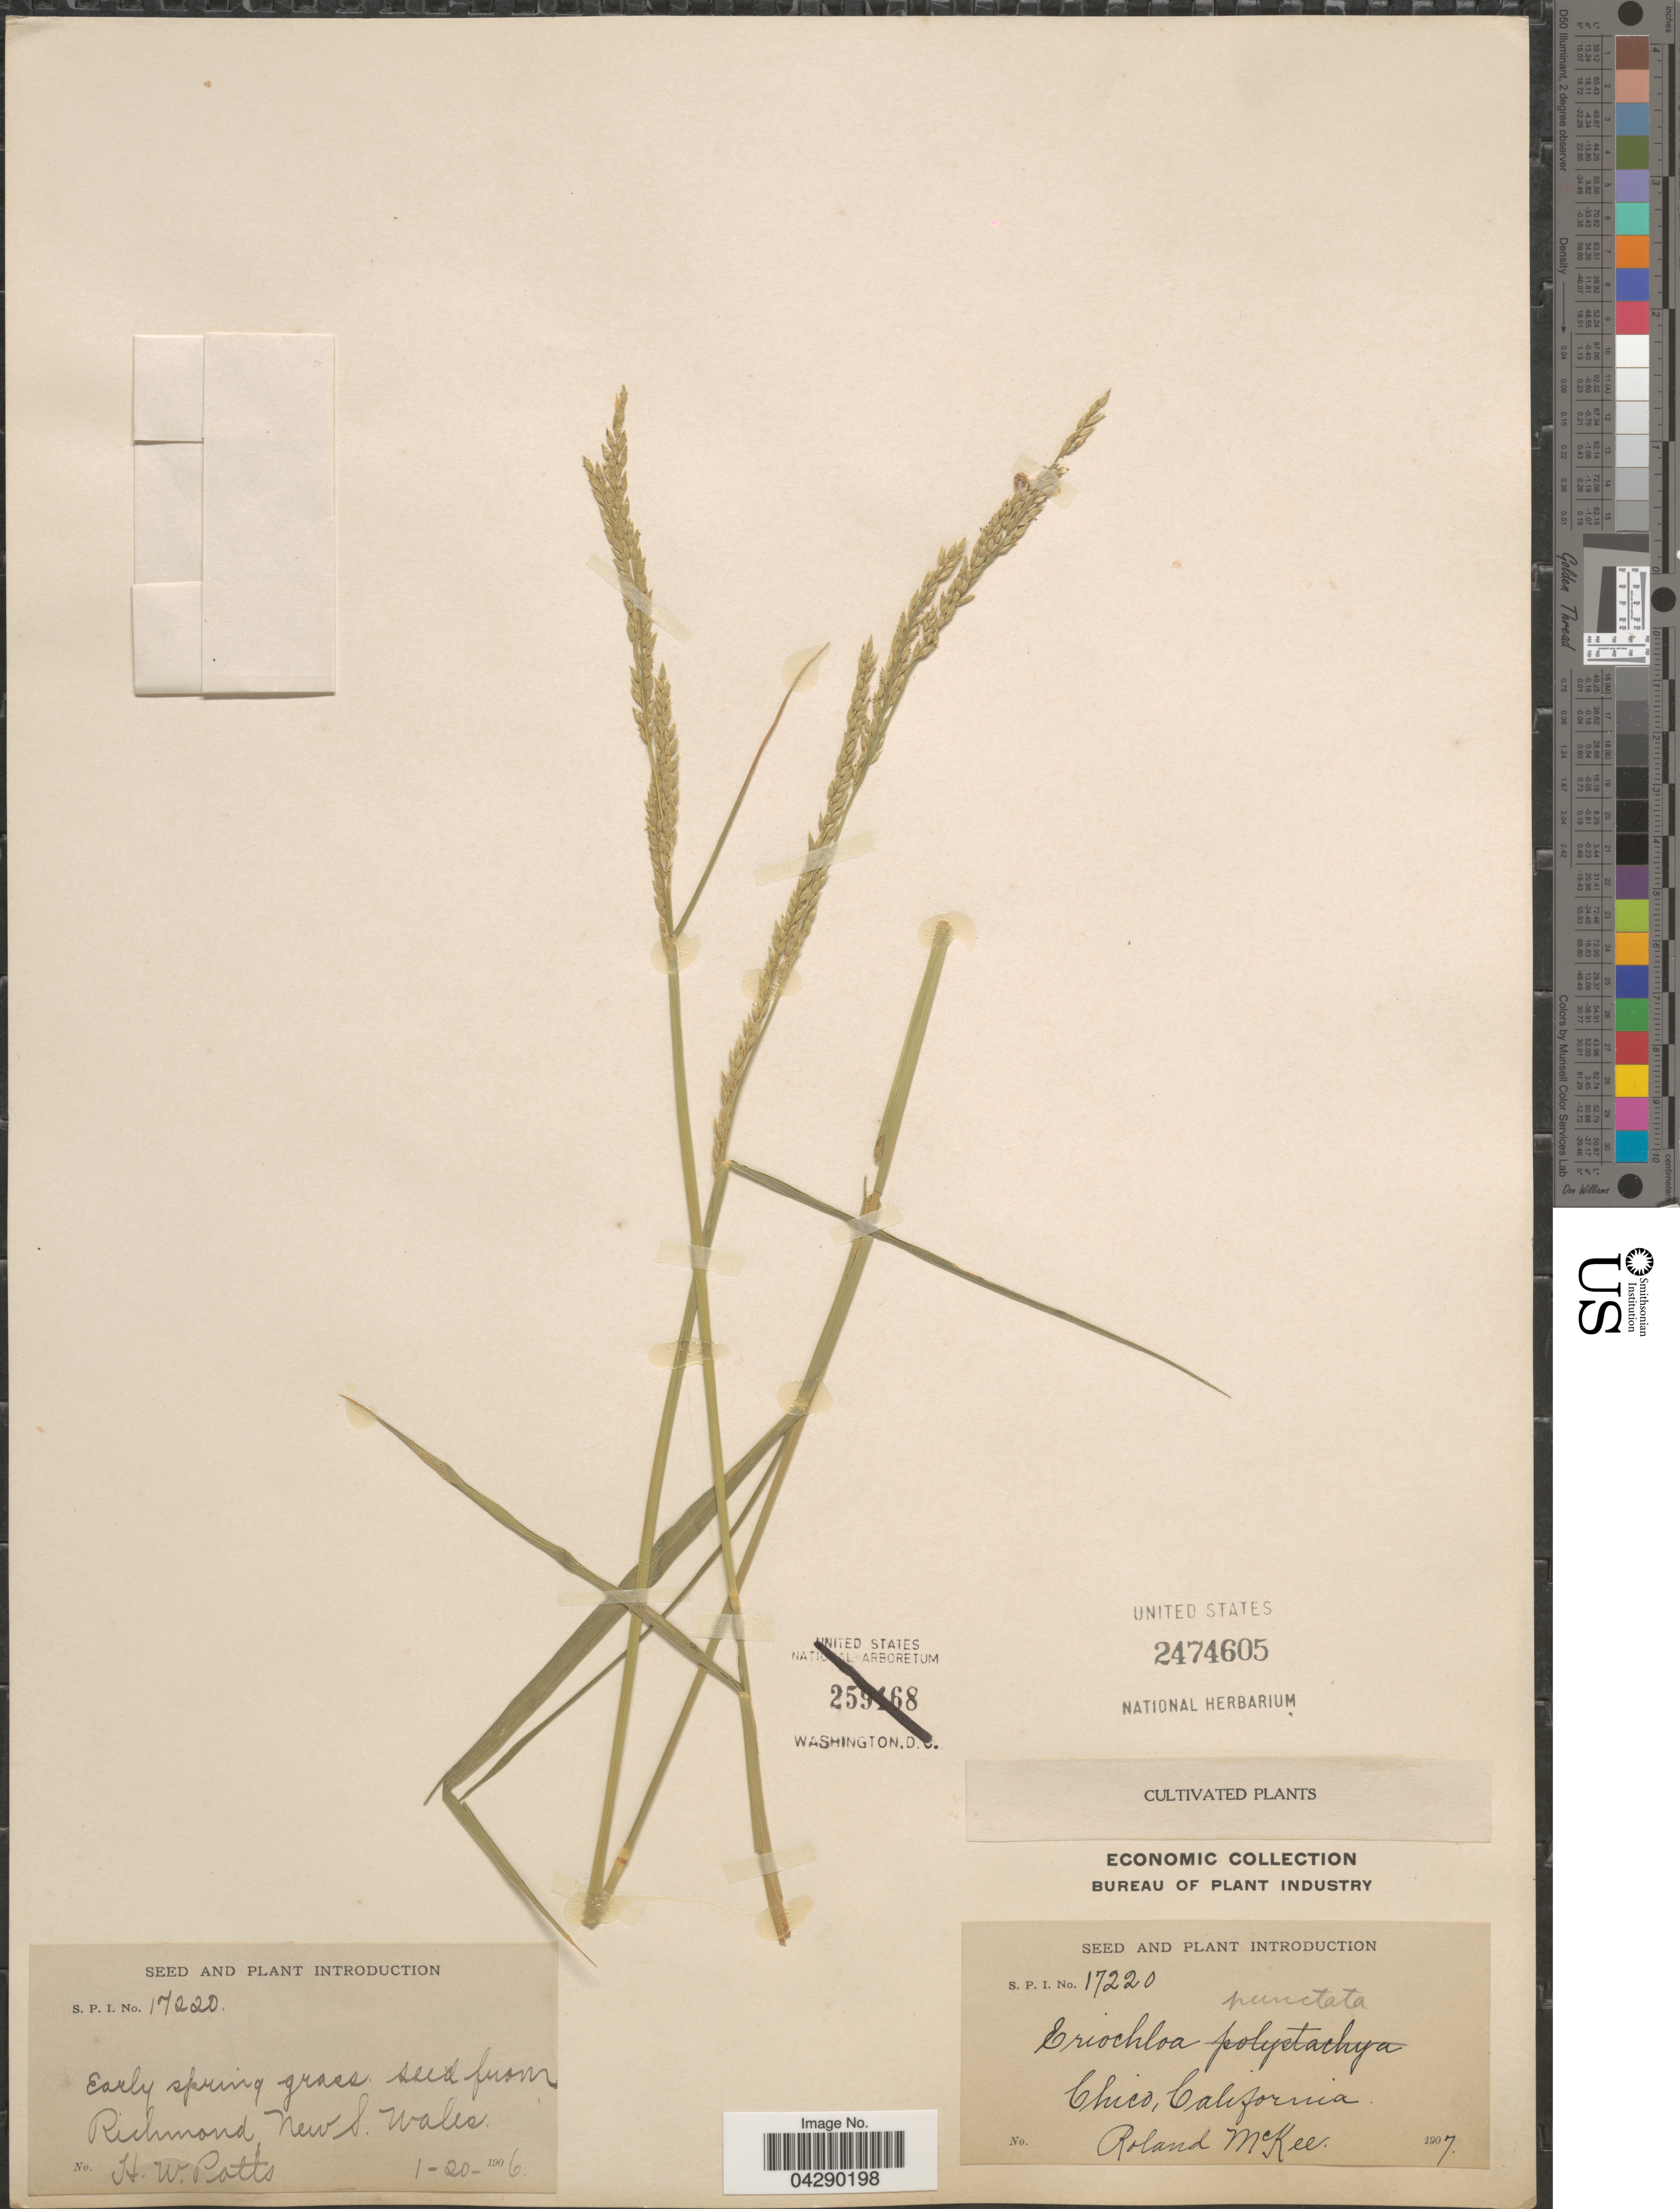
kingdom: Plantae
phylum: Tracheophyta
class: Liliopsida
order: Poales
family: Poaceae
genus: Eriochloa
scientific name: Eriochloa punctata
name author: (L.) Desv. ex Ham.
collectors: H. Potts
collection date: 1906-01-20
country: Australia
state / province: New South Wales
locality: Richmond.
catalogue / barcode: US 2474605